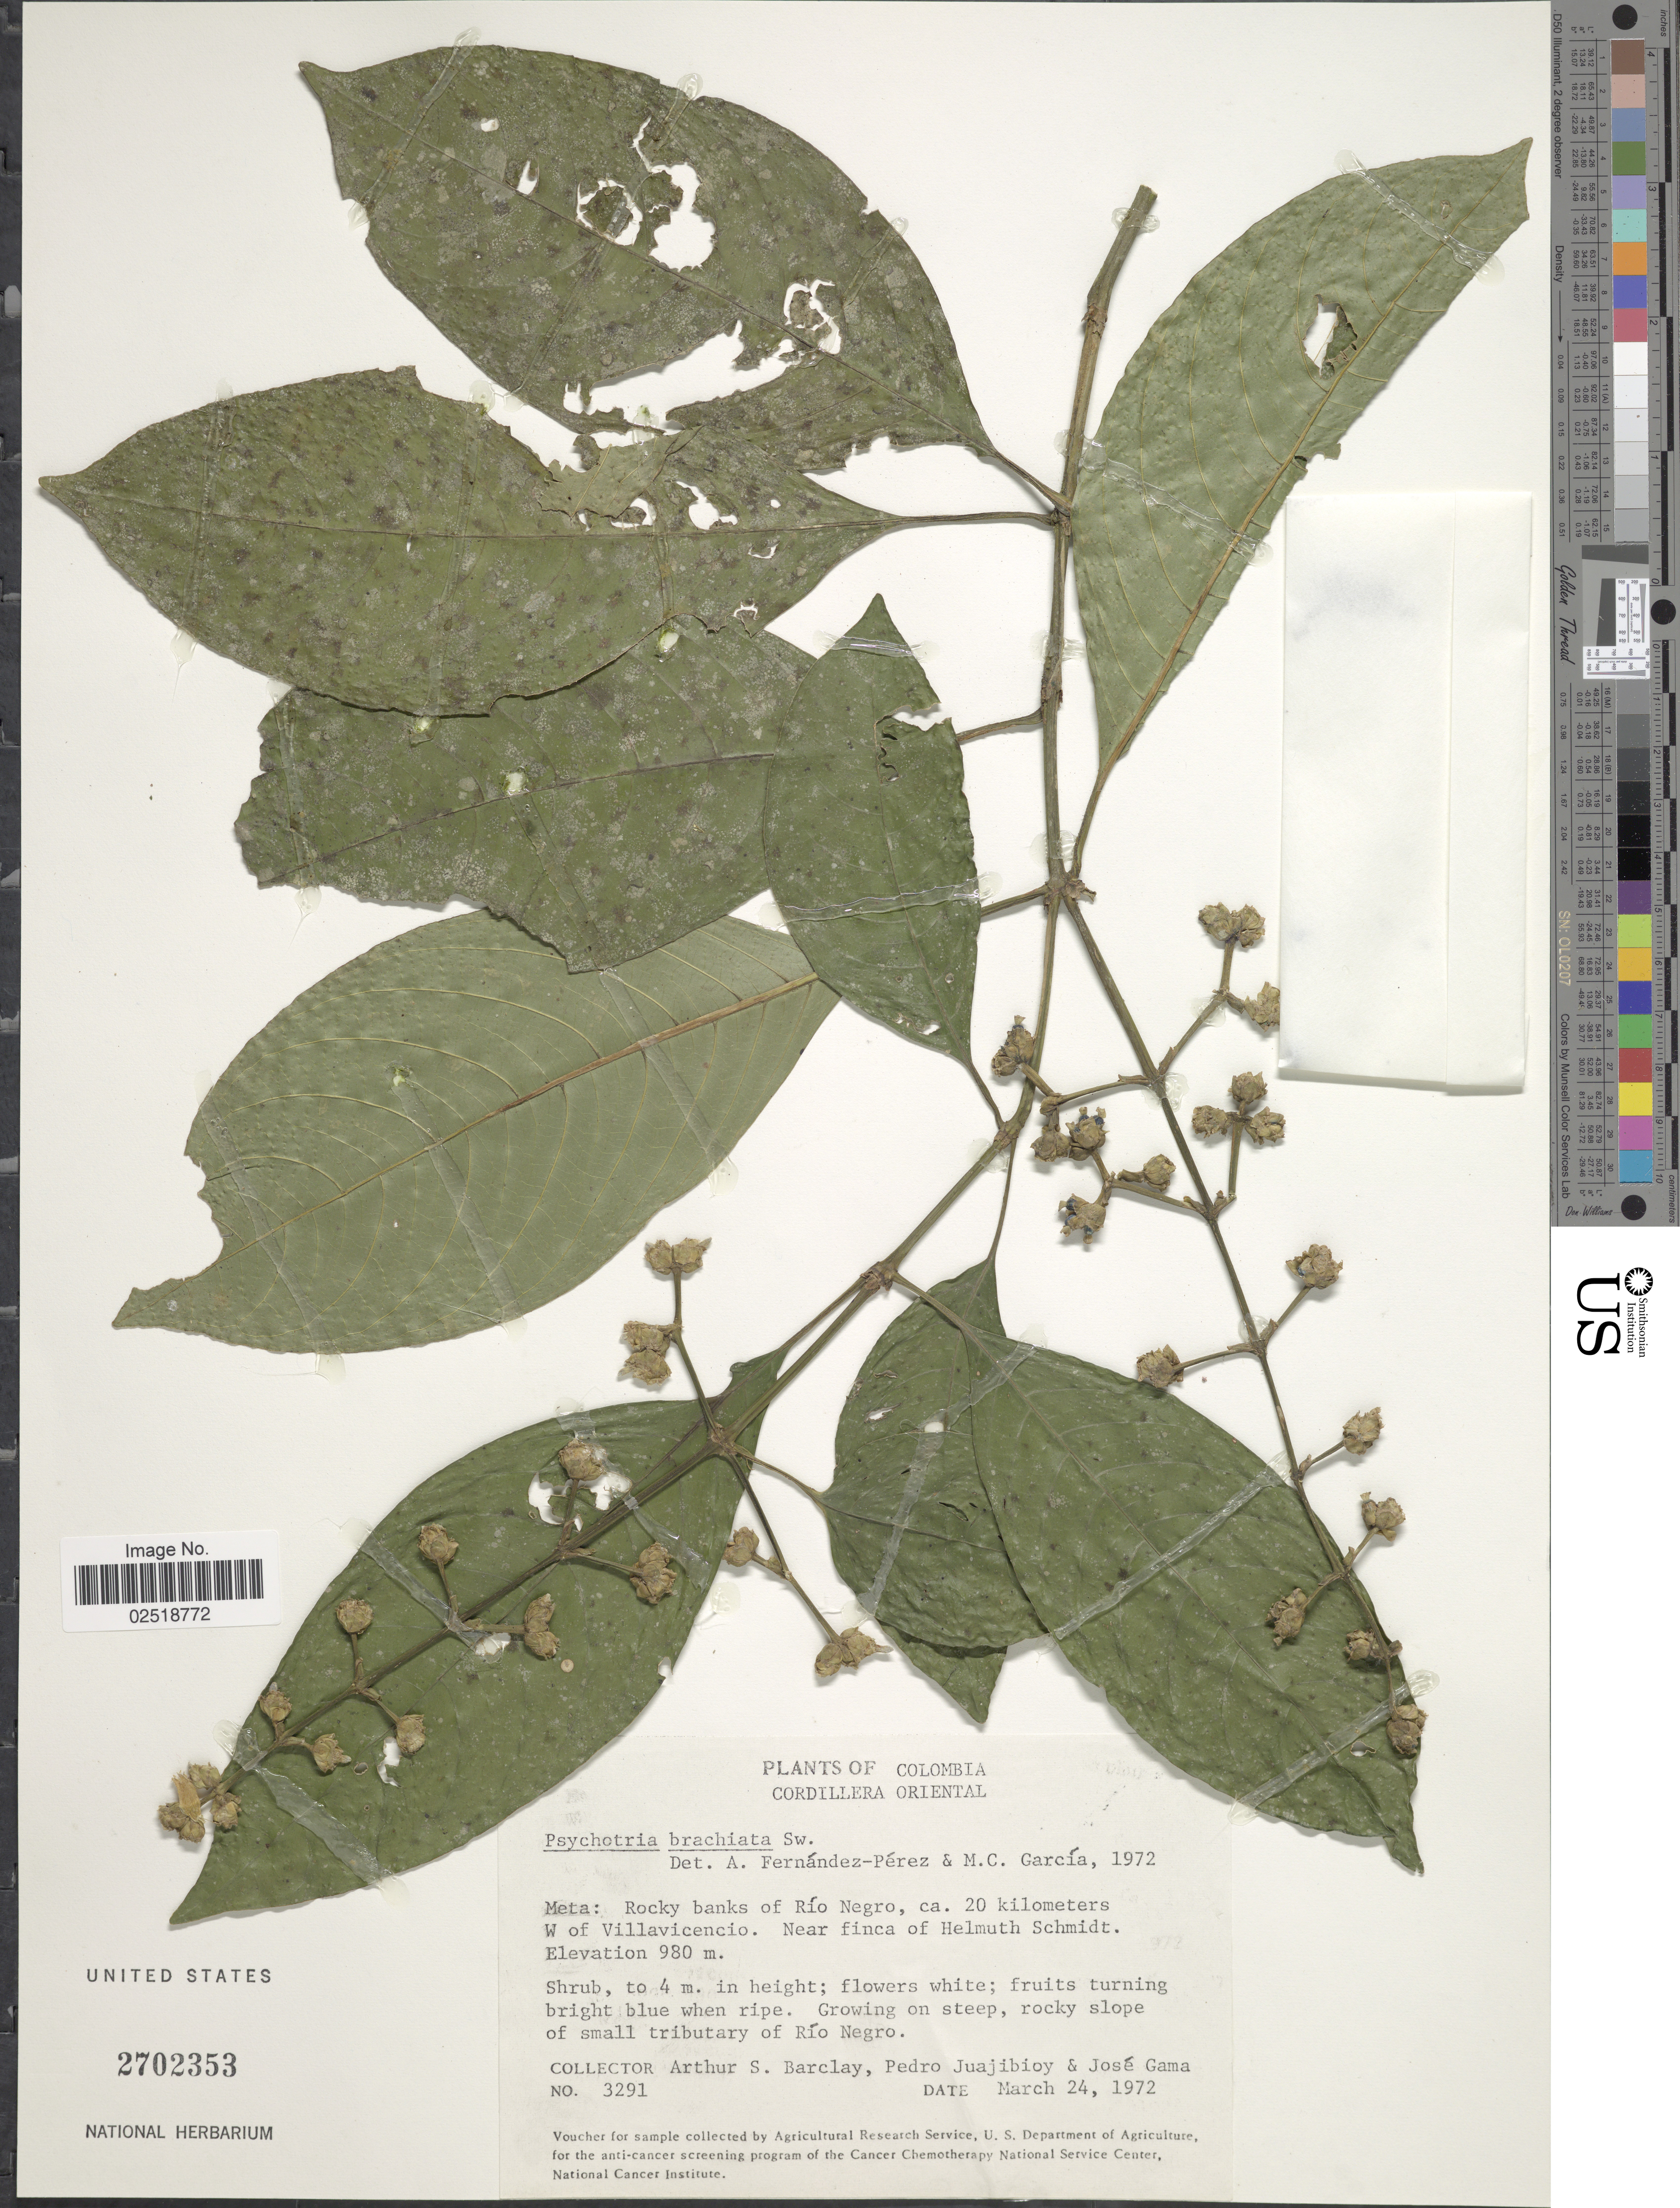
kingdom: Plantae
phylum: Tracheophyta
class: Magnoliopsida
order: Gentianales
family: Rubiaceae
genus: Psychotria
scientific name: Psychotria caerulea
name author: Ruiz & Pav.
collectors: A. S. Barclay, P. Juajibioy & J. Gama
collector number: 3291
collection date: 1972-03-24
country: Colombia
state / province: Meta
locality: Cordillera Oriental, Rocky banks of Río Negro, ca. 20 kilometers W of Villavicencio. Near the finca of Helmuth Schmidt. Growing on steep, rocky slope of small tributary of Río Negro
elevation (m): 980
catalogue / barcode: US 2702353